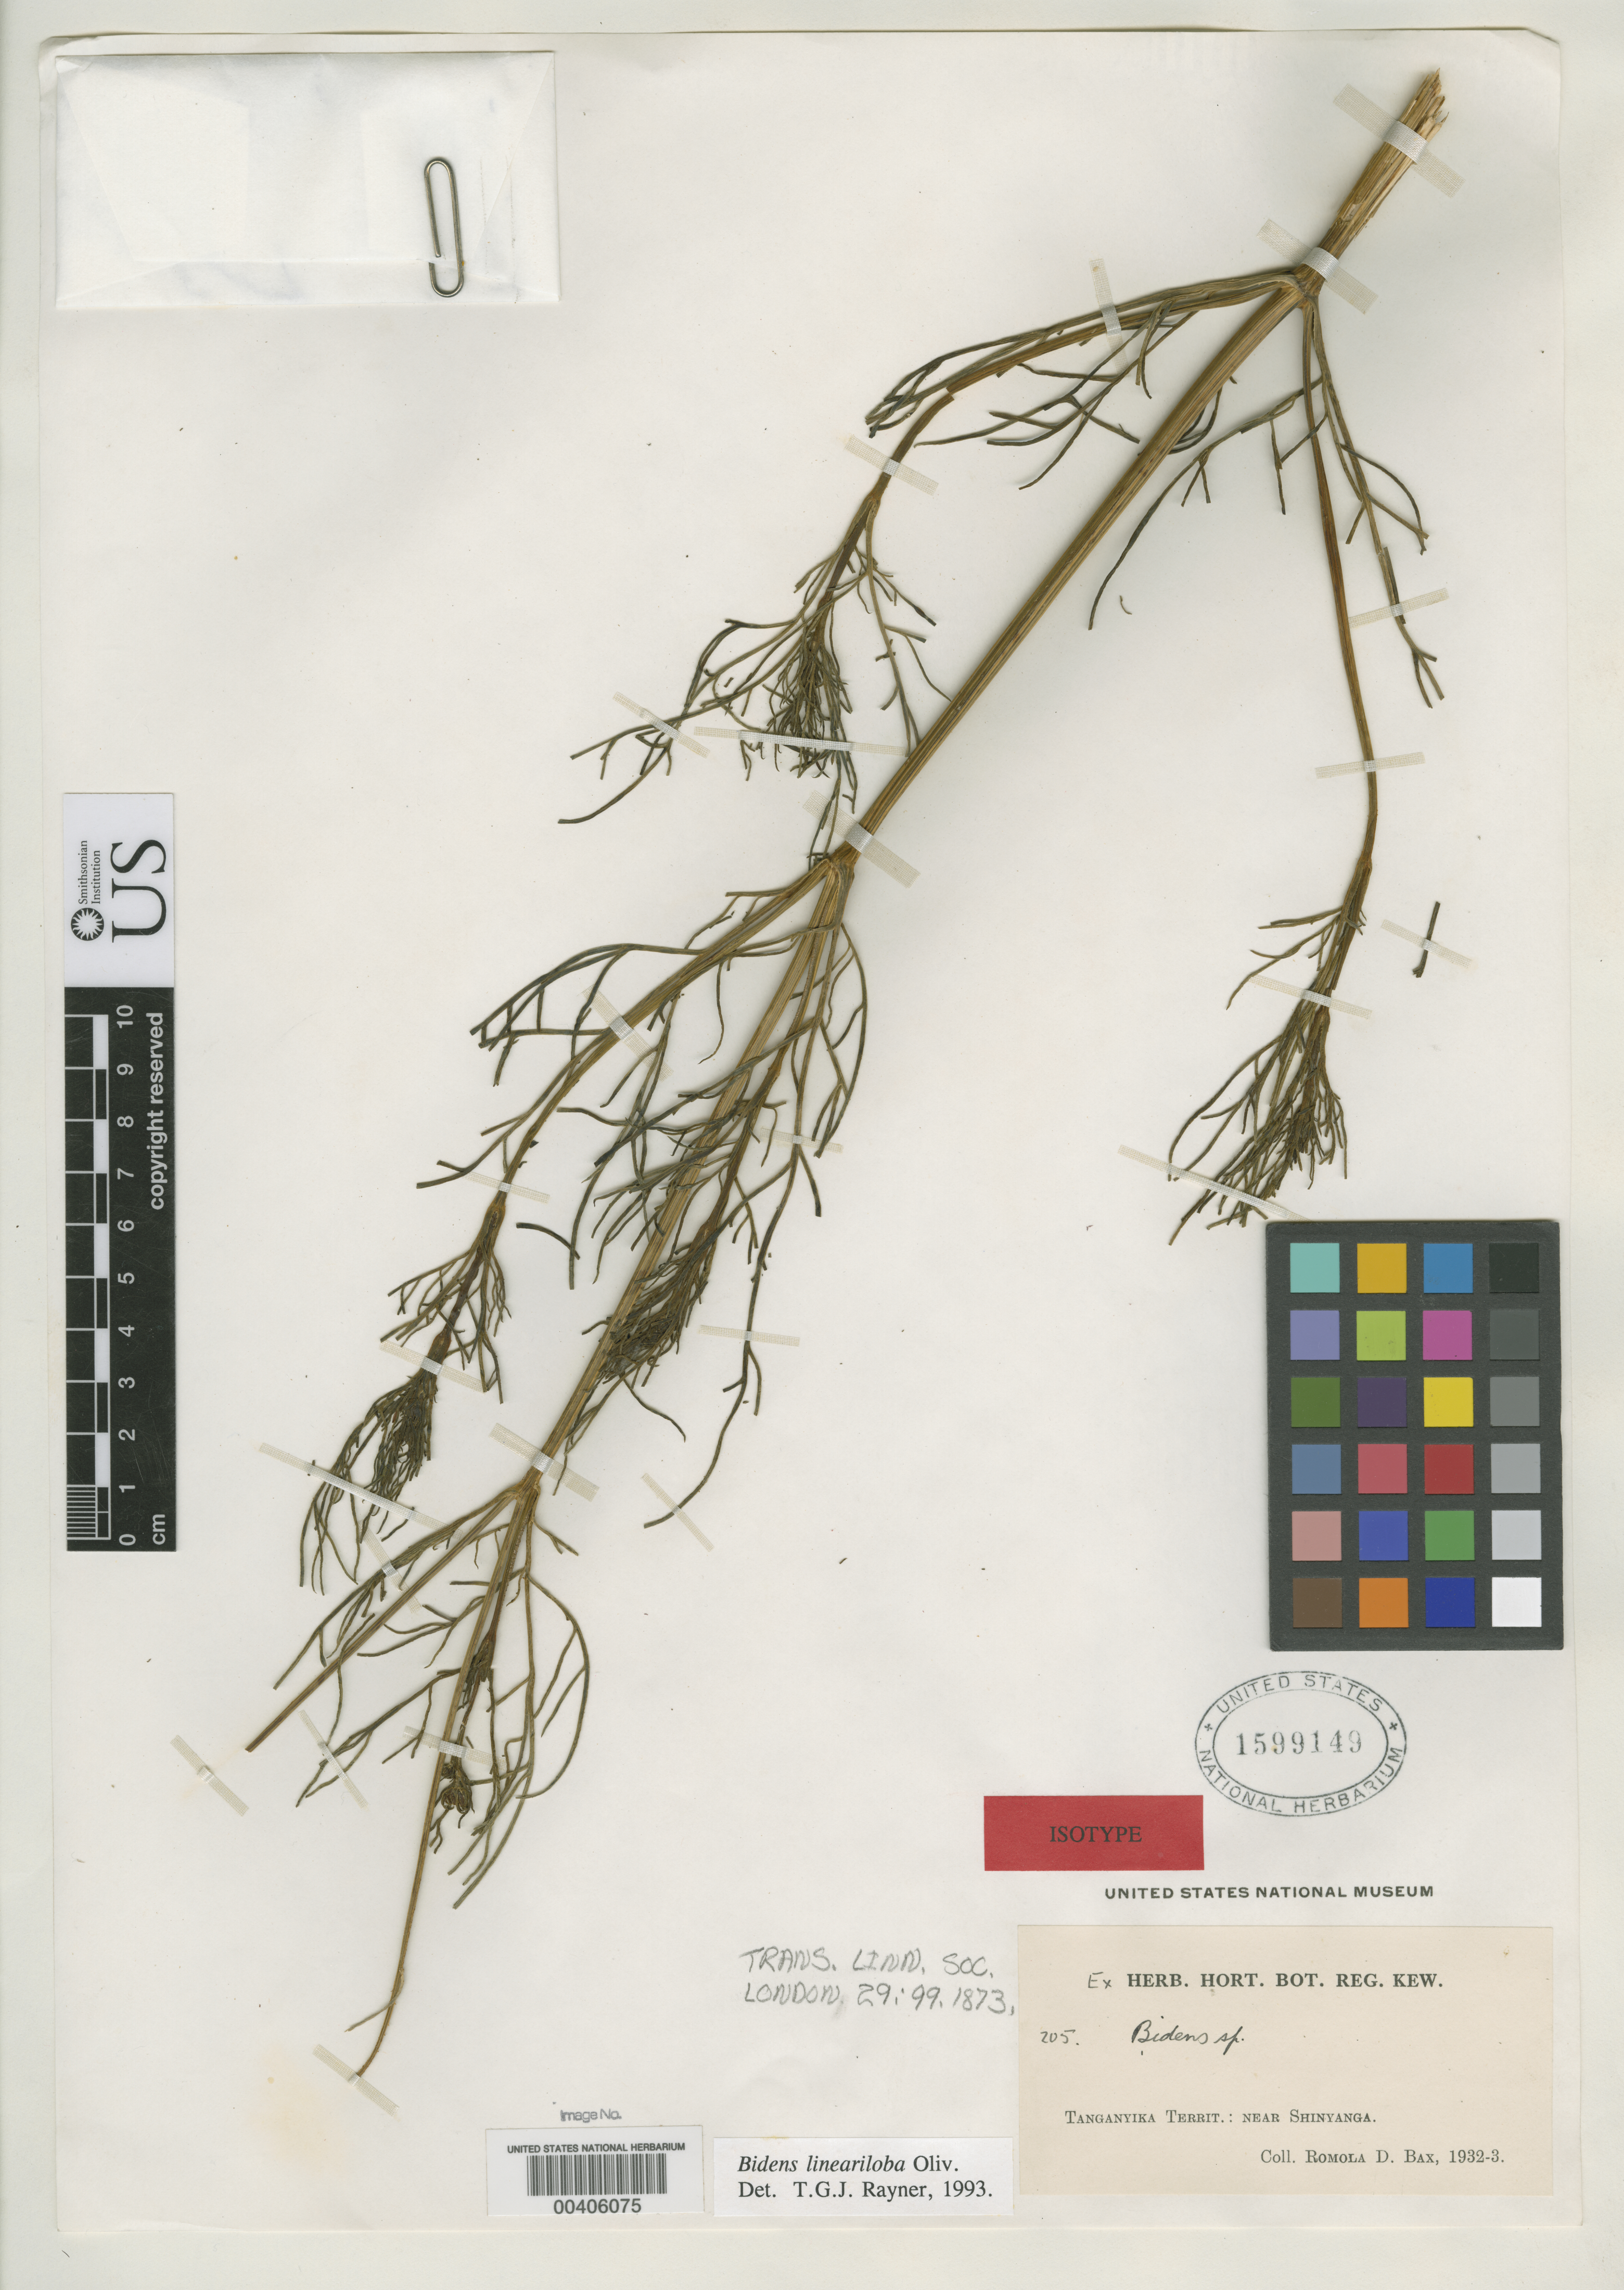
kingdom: Plantae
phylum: Tracheophyta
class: Magnoliopsida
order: Asterales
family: Asteraceae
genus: Bidens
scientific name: Bidens lineariloba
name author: Oliv.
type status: Isotype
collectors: R. Bax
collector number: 205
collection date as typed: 1932 to -- --- 1933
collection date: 1932/1933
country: Tanzania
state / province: Shinyanga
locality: Near Shinyanga.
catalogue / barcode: US 1599149